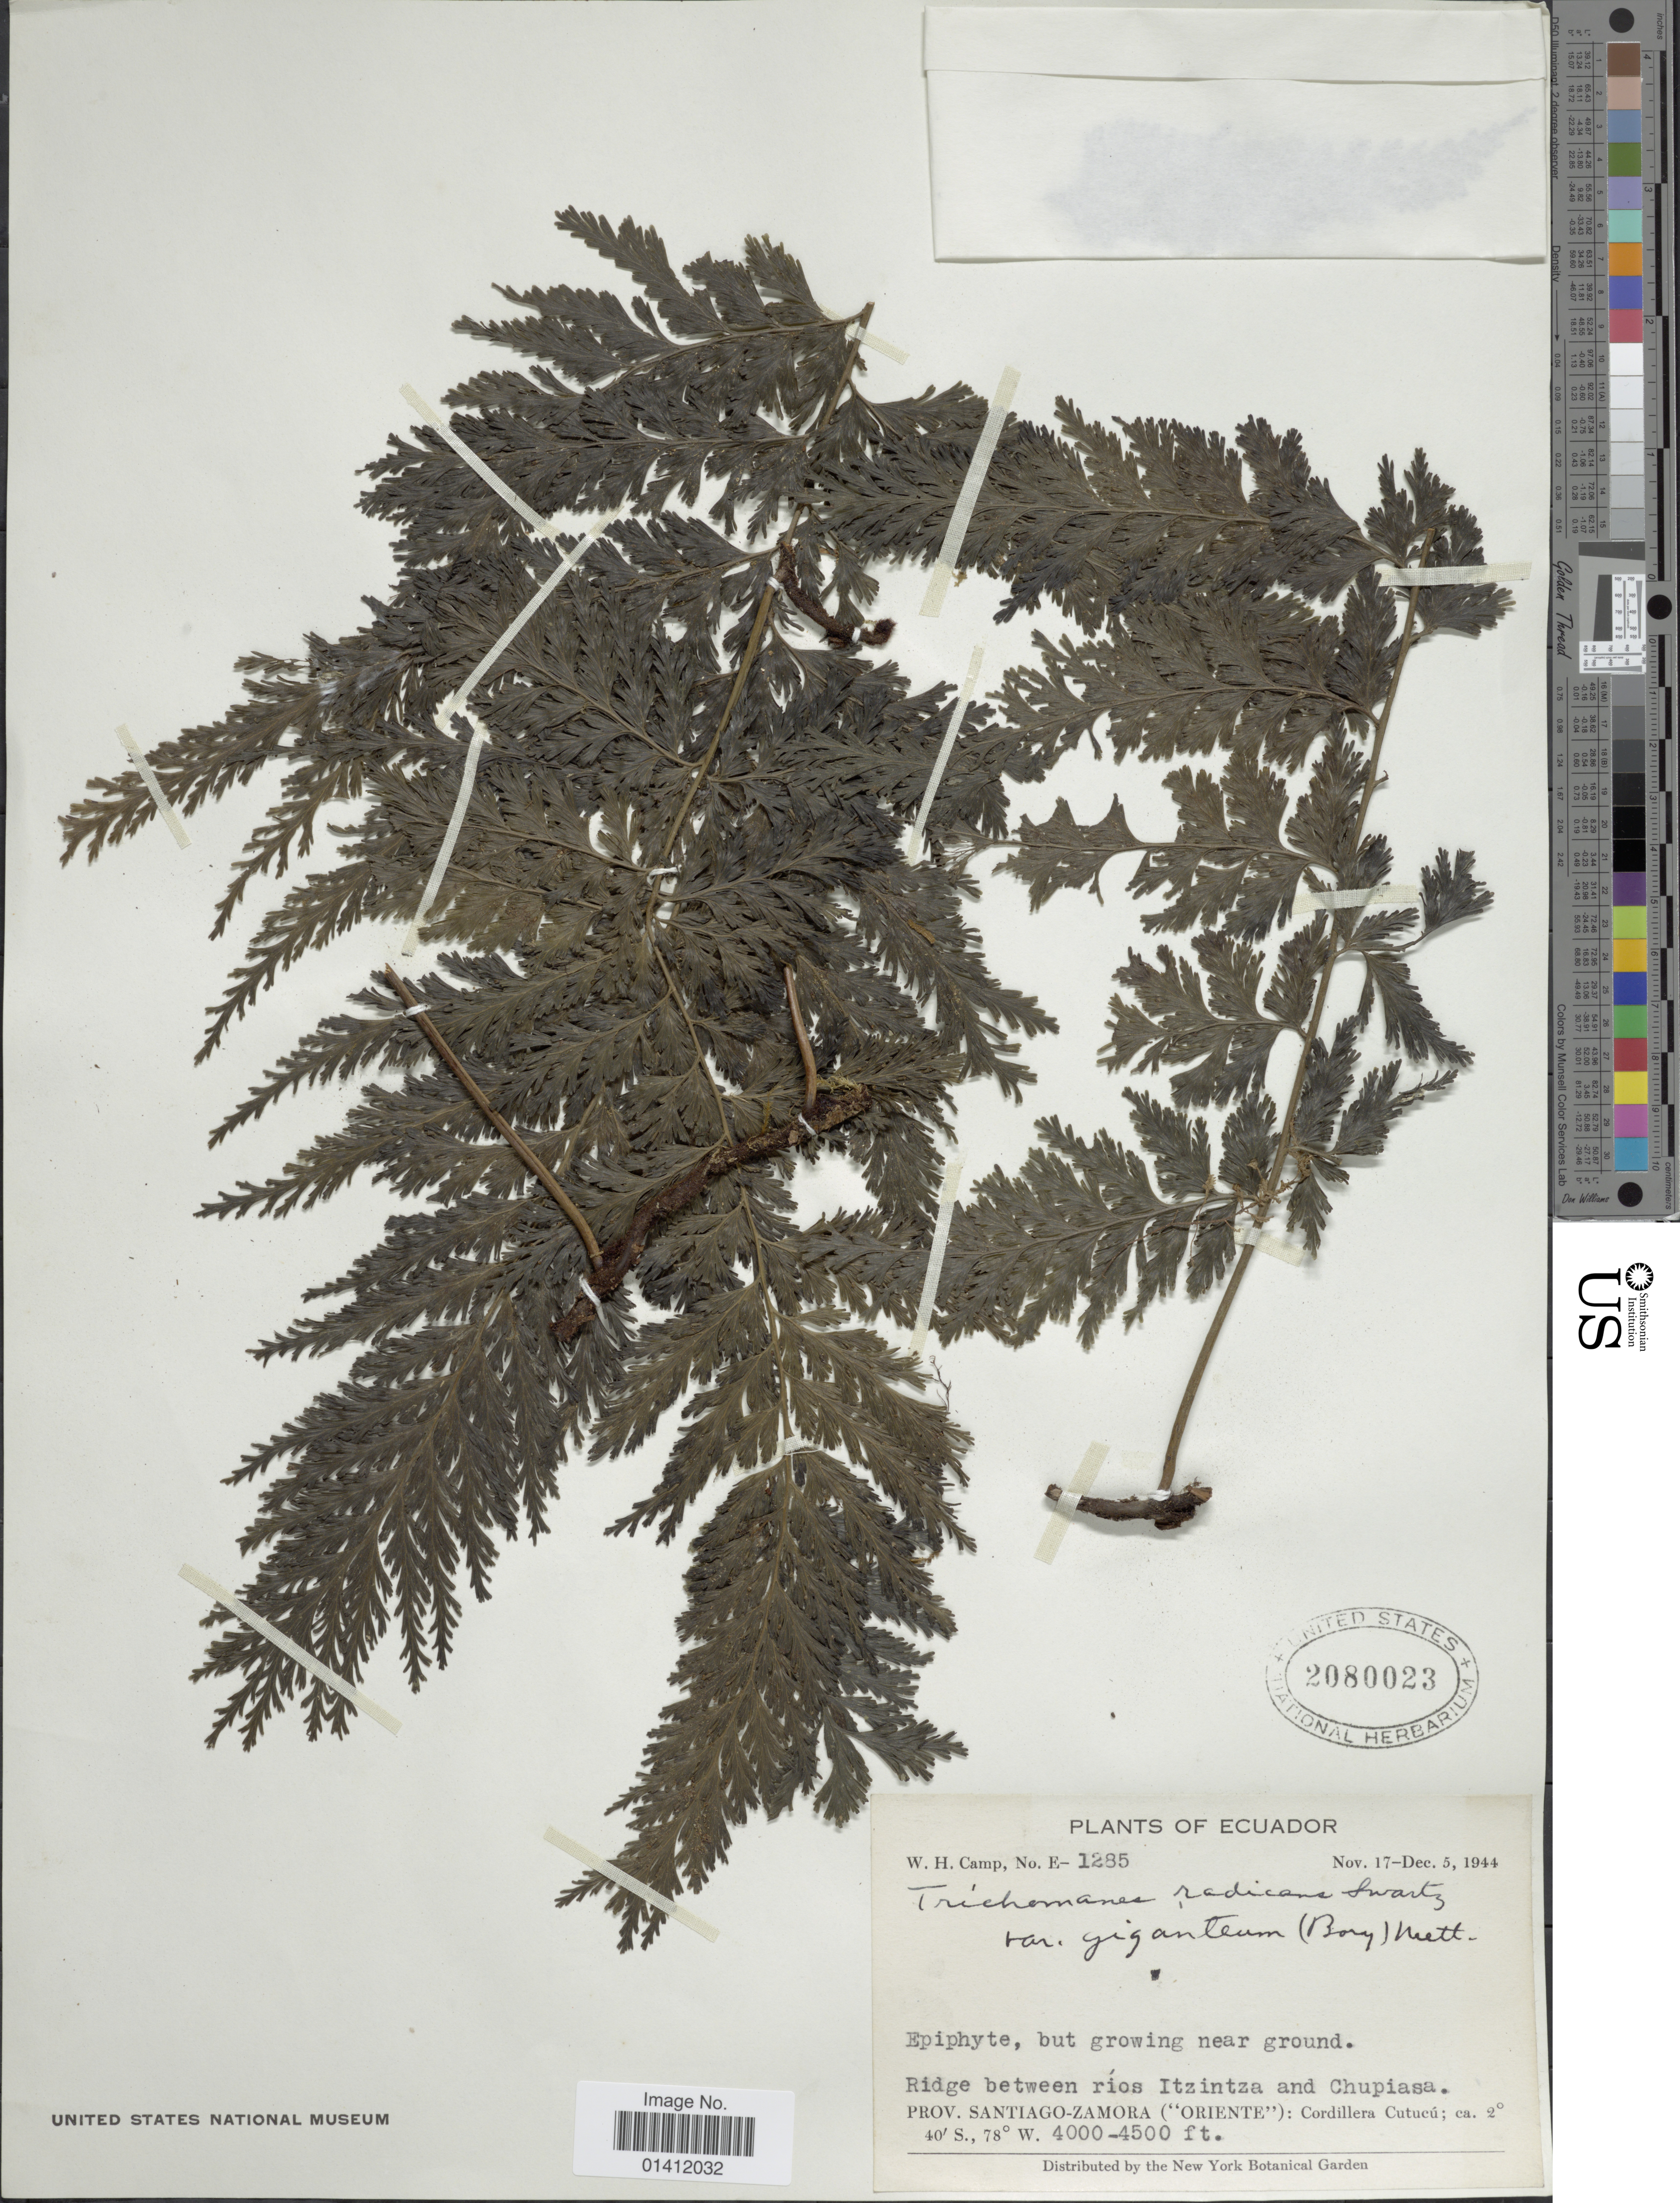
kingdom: Plantae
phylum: Tracheophyta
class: Polypodiopsida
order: Hymenophyllales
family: Hymenophyllaceae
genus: Vandenboschia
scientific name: Vandenboschia radicans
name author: (Sw.) Copel.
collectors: W. H. Camp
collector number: E-1285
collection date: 1944-11-17/1944-12-05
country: Ecuador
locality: Ridge between rios Itzintza and Chupiasa. Prov. Santiago-Zamora ('Oriente'): Cordillera Cutucu.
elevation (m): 1219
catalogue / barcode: US 2080023